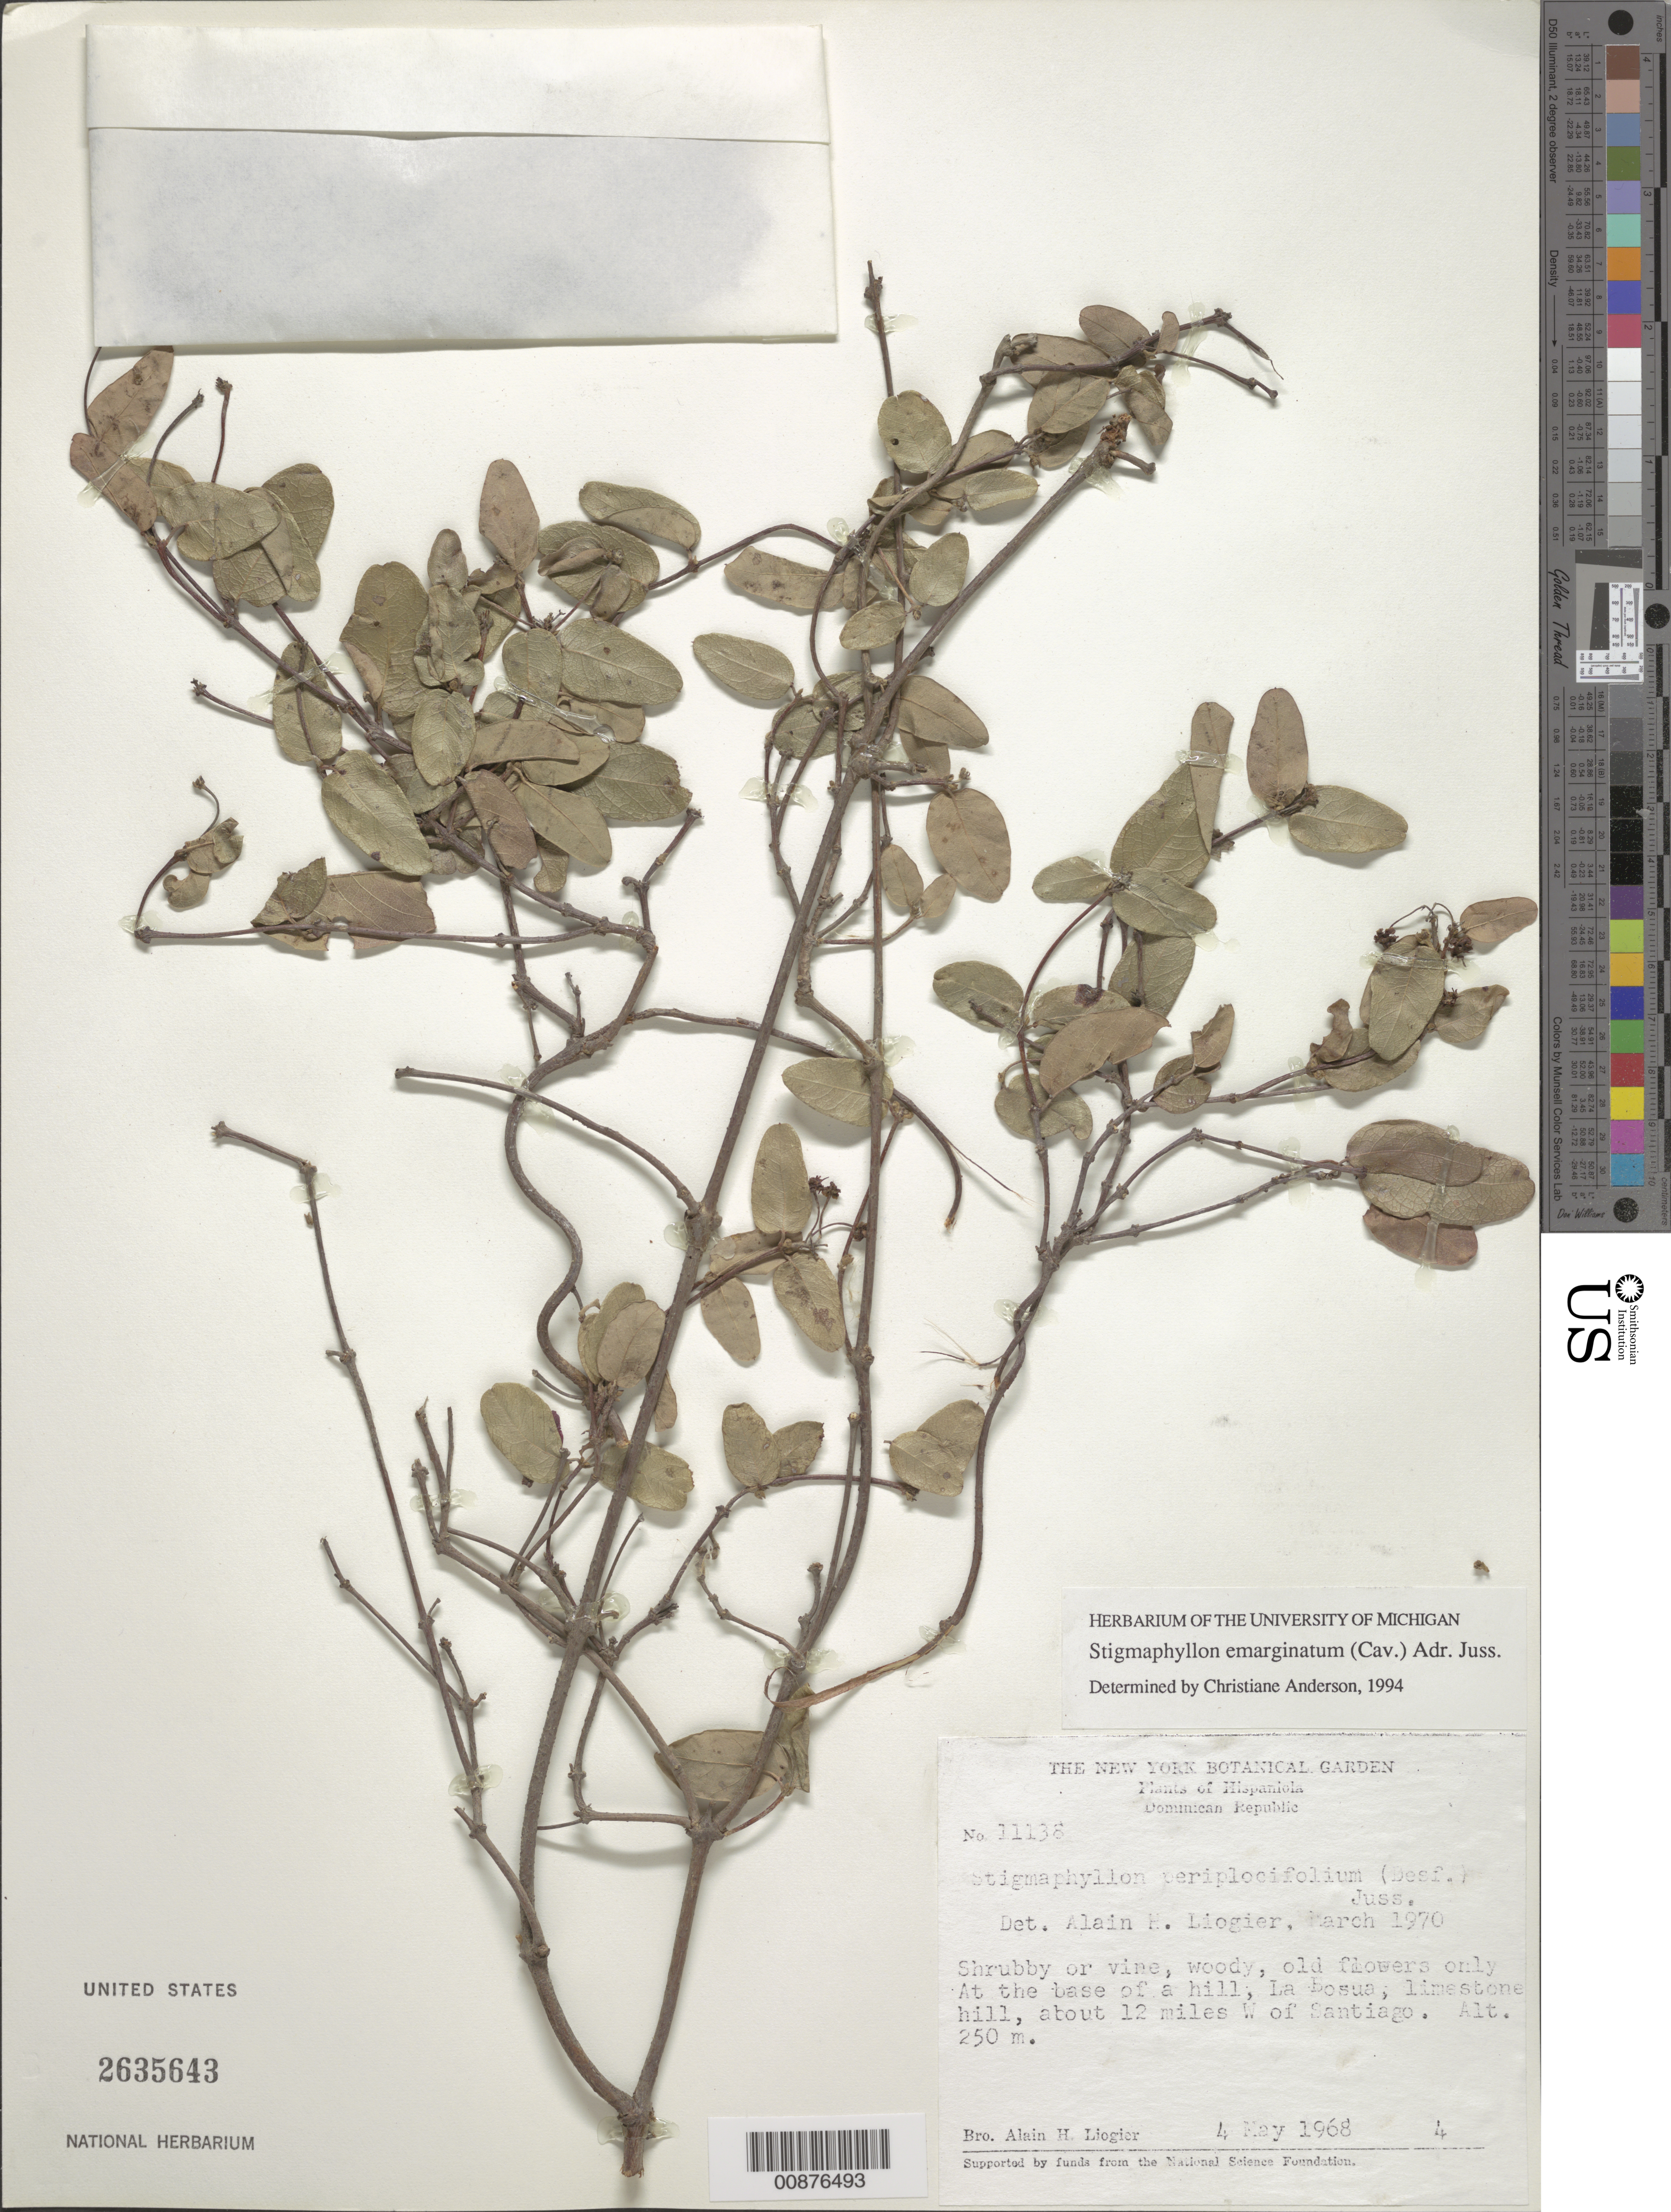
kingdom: Plantae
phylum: Tracheophyta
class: Magnoliopsida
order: Malpighiales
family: Malpighiaceae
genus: Stigmaphyllon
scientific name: Stigmaphyllon emarginatum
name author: (Cav.) A. Juss.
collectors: A. H. Liogier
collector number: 11138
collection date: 1968-05-04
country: Dominican Republic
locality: Hispaniola. La Bosua, limestone hill, about 12 miles W of Santiago.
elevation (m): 250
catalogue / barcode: US 2635643